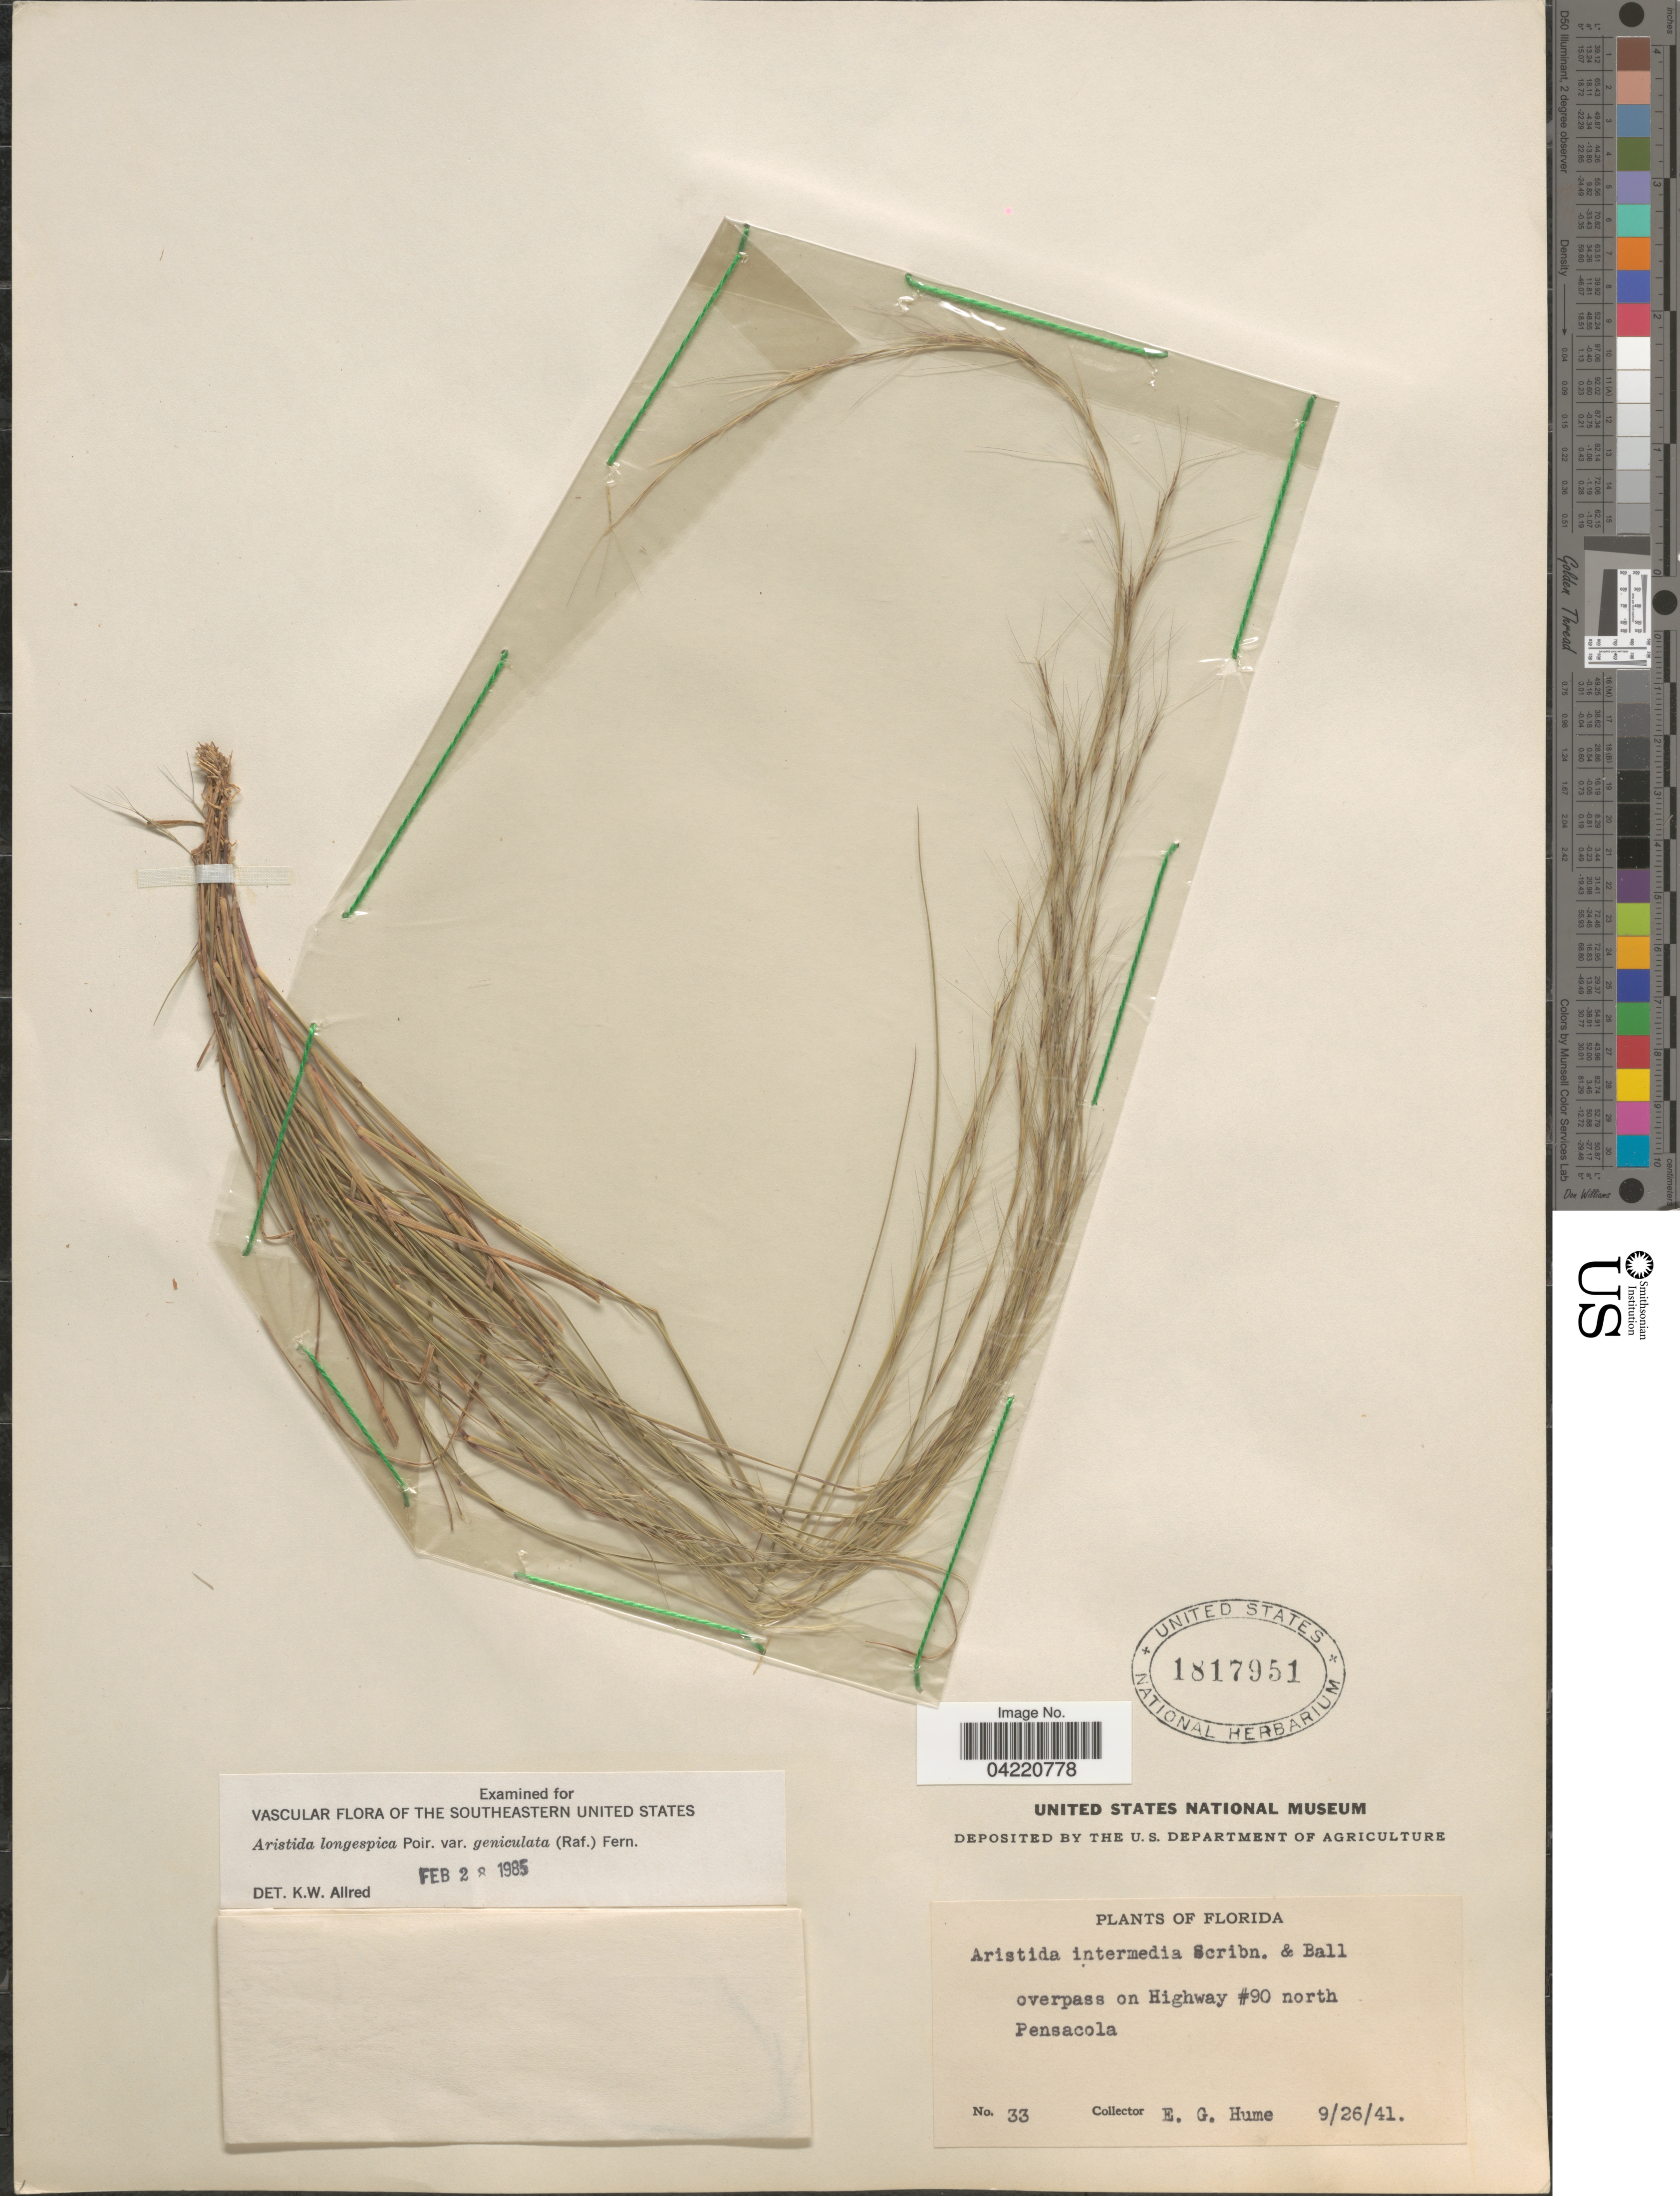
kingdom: Plantae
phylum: Tracheophyta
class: Liliopsida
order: Poales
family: Poaceae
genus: Aristida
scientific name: Aristida longespica var. geniculata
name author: (Raf.) Fernald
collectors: E. Hume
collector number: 33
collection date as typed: Transcribed d/m/y: 26/9/41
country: United States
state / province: Florida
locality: Overpass on Highway #90 north Pensacola.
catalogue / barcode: US 1817951